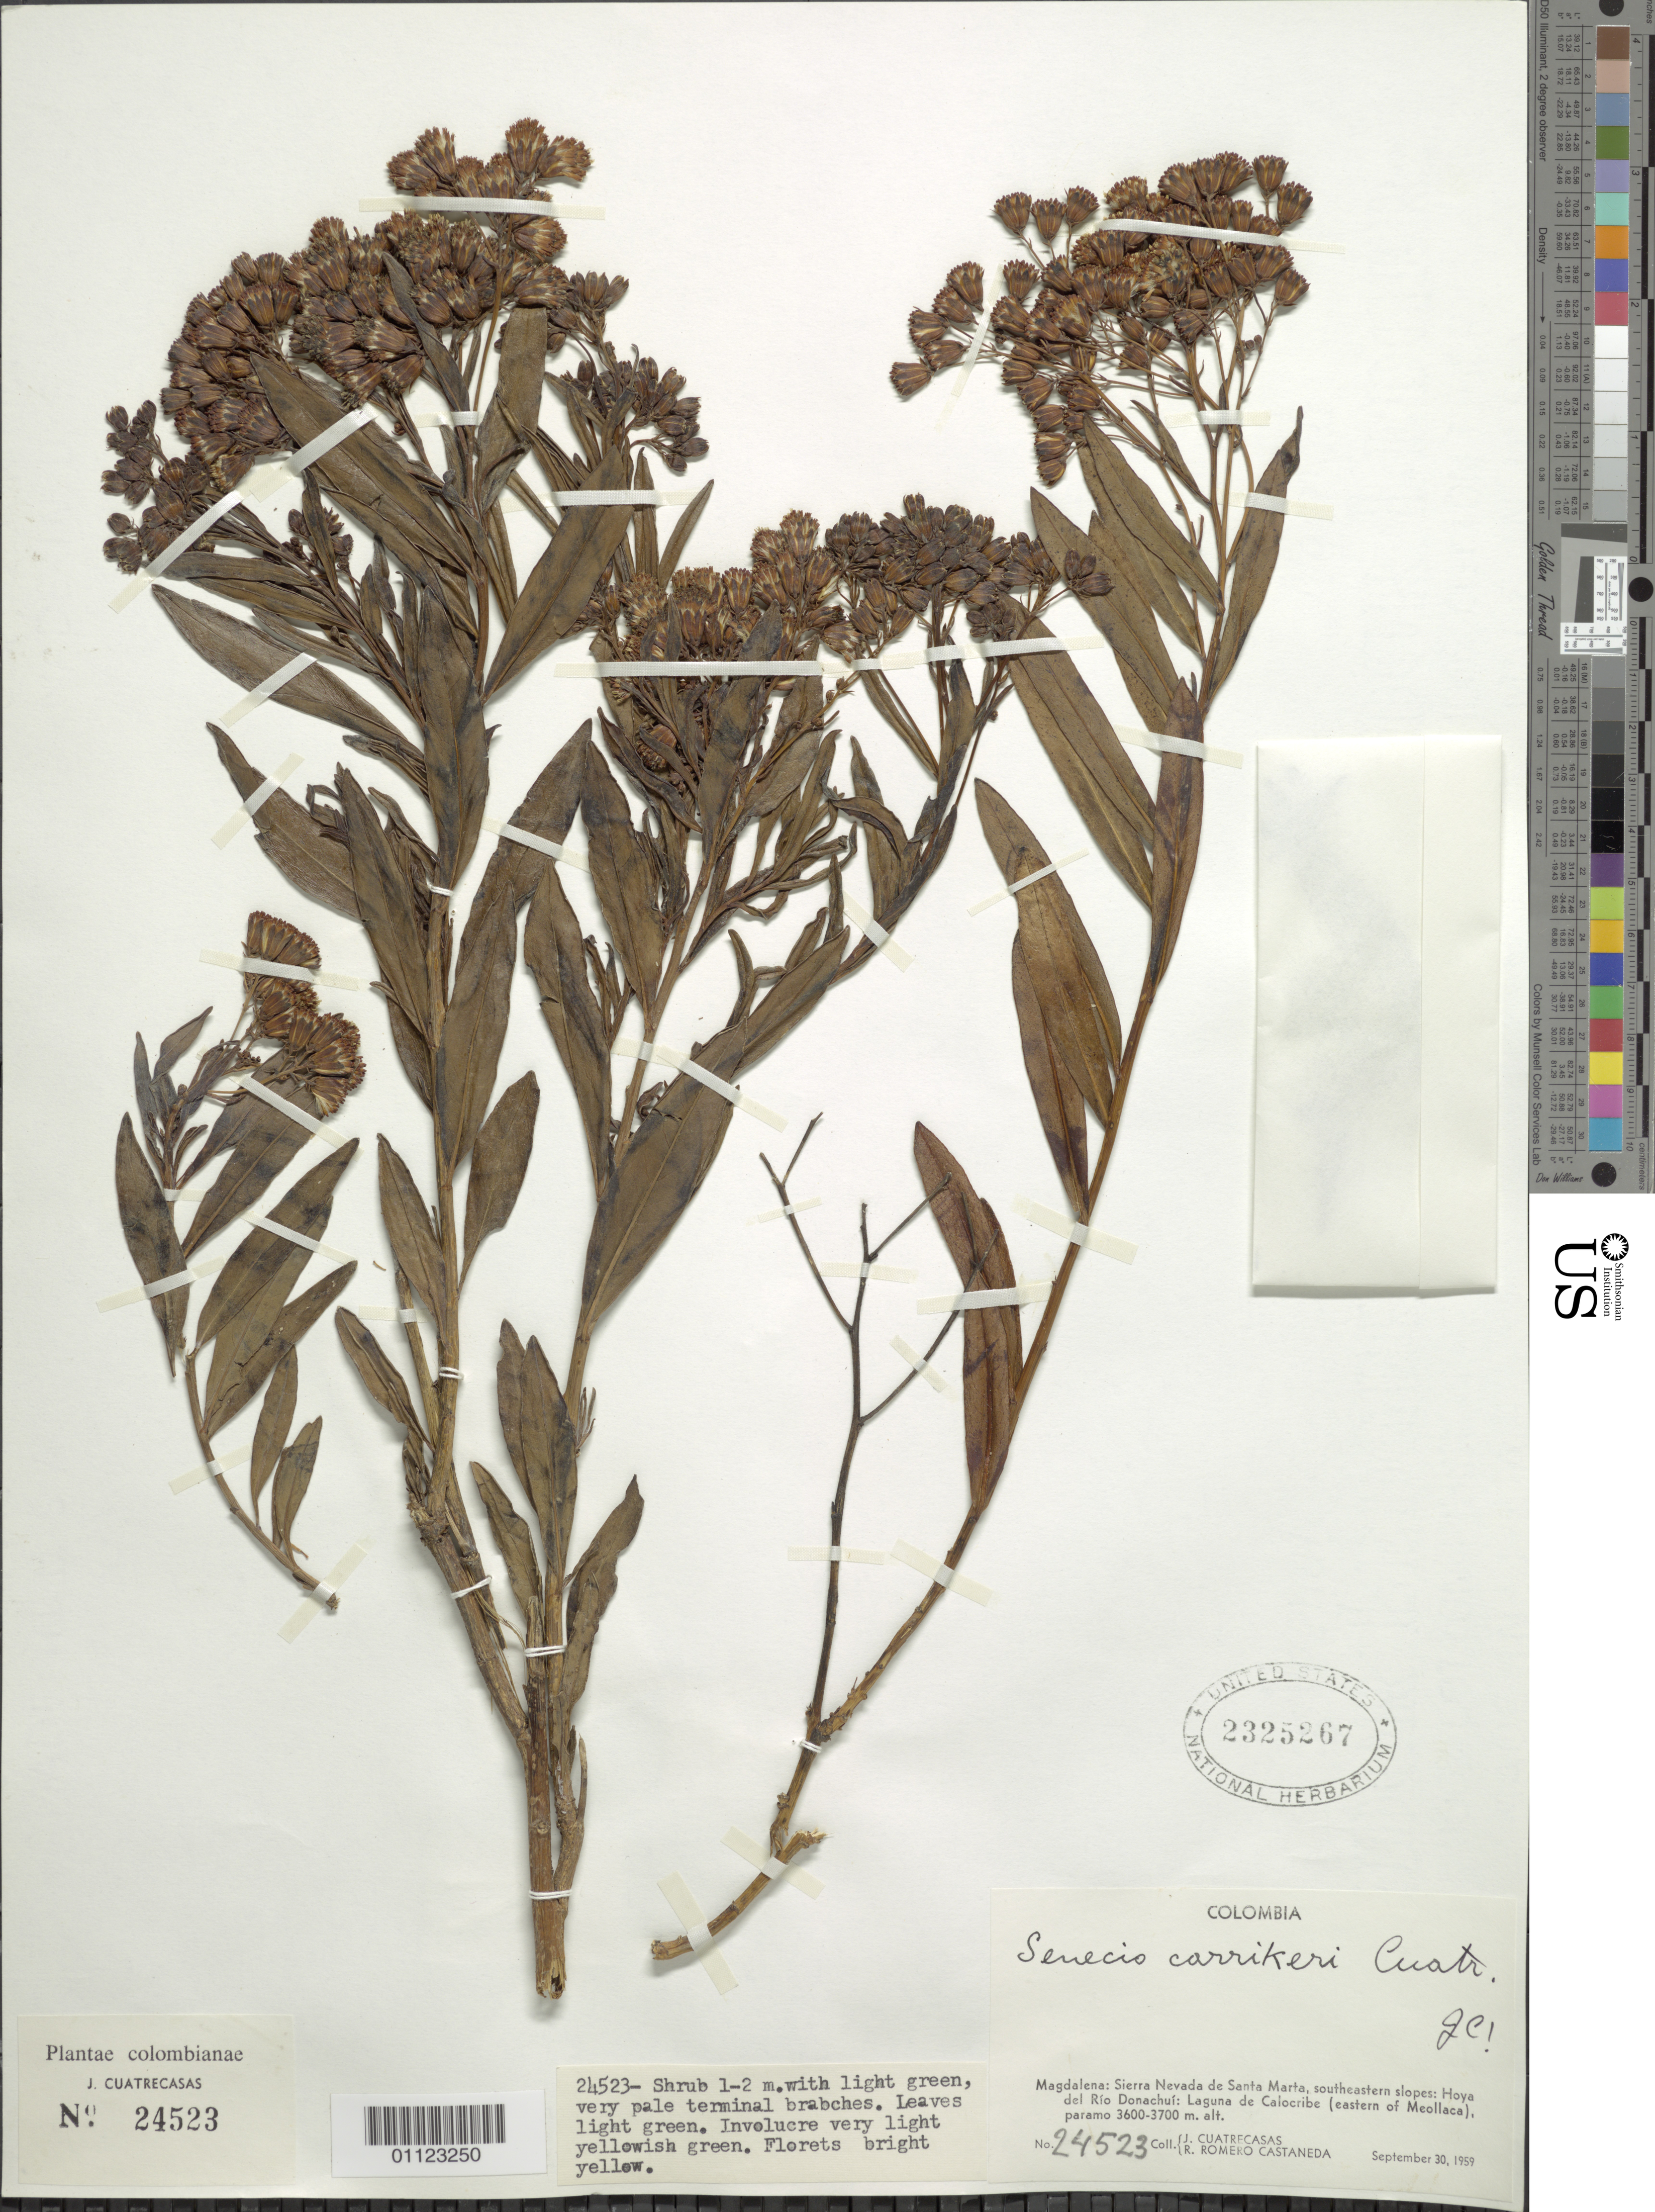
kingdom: Plantae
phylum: Tracheophyta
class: Magnoliopsida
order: Asterales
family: Asteraceae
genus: Pentacalia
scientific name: Pentacalia carrikeri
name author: (Cuatrec.) Cuatrec.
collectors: J. Cuatrecasas & R. Romero Castañeda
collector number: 24523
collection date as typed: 30 Sep 1959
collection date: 1959-09-30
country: Colombia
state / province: Magdalena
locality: Sierra Nevada de Santa Marta, southeastern slopes: Hoya del Río Donachuí: Laguna de Calocribe (eastern of Meollaca).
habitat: Paramo.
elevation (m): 3600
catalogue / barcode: US 2325267